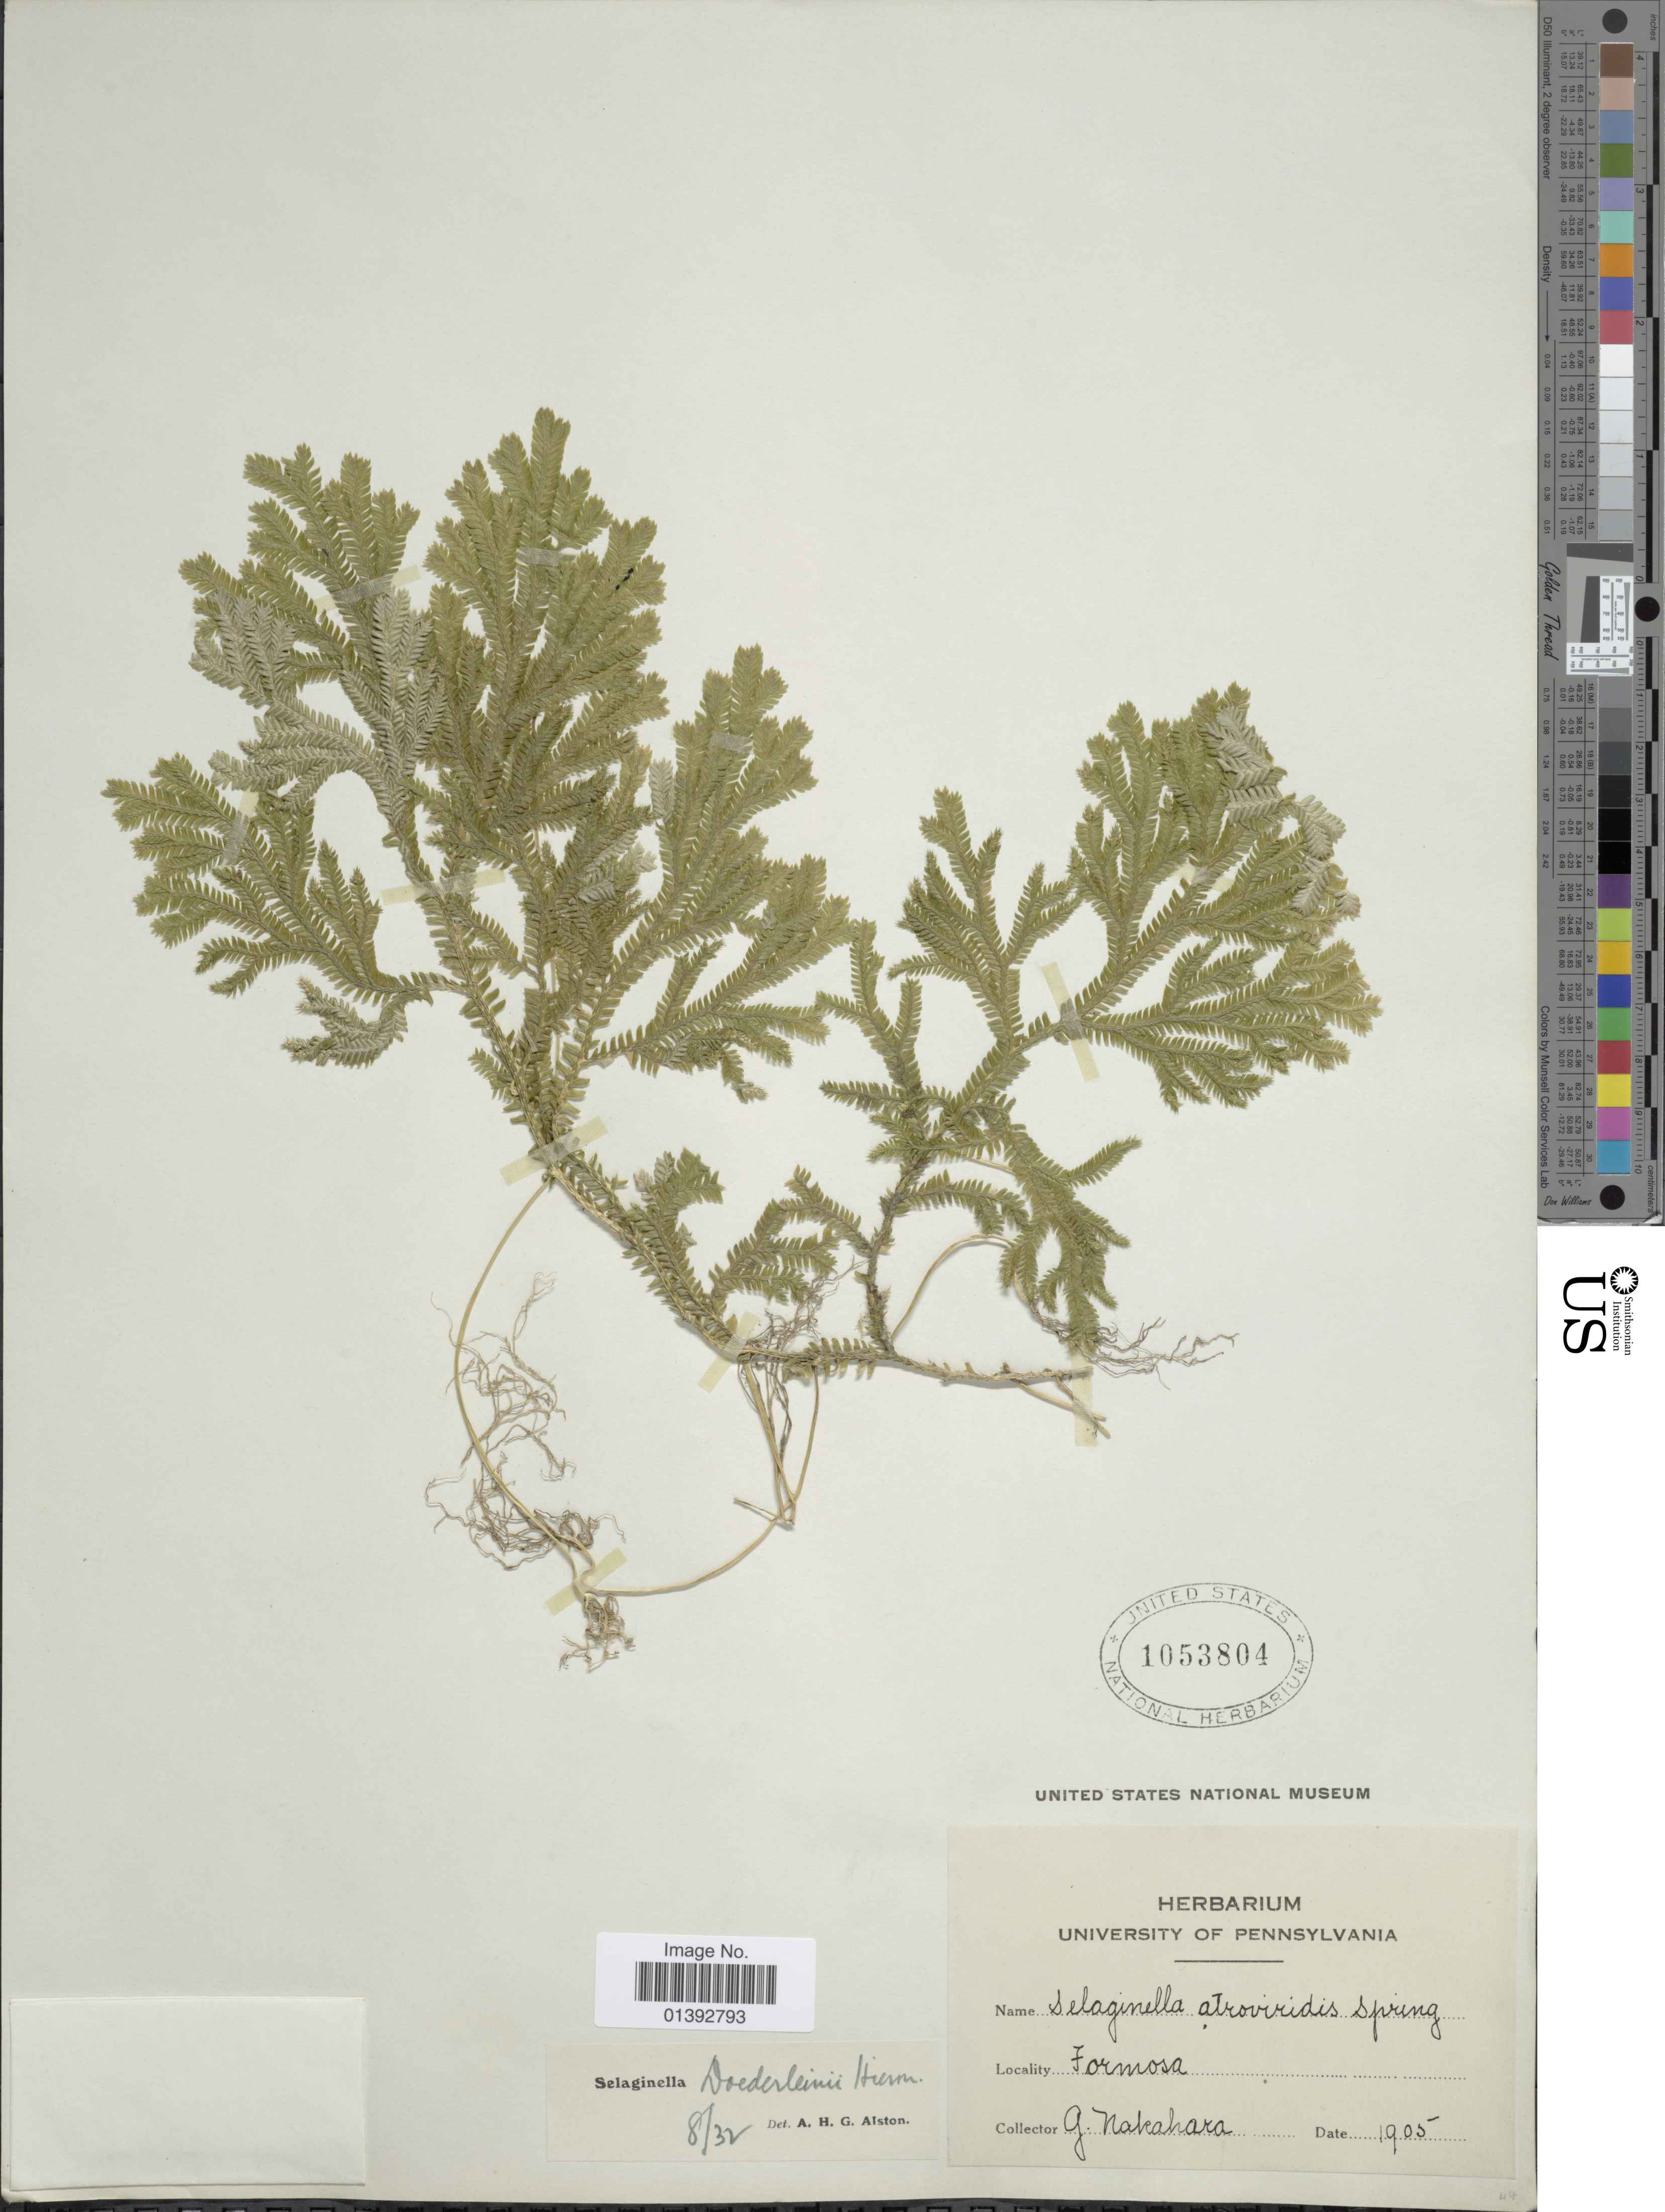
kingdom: Plantae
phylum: Tracheophyta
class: Lycopodiopsida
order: Selaginellales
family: Selaginellaceae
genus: Selaginella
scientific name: Selaginella doederleinii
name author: Hieron.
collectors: G. Nakahara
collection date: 1905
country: Taiwan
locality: Formosa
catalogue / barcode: US 1053804